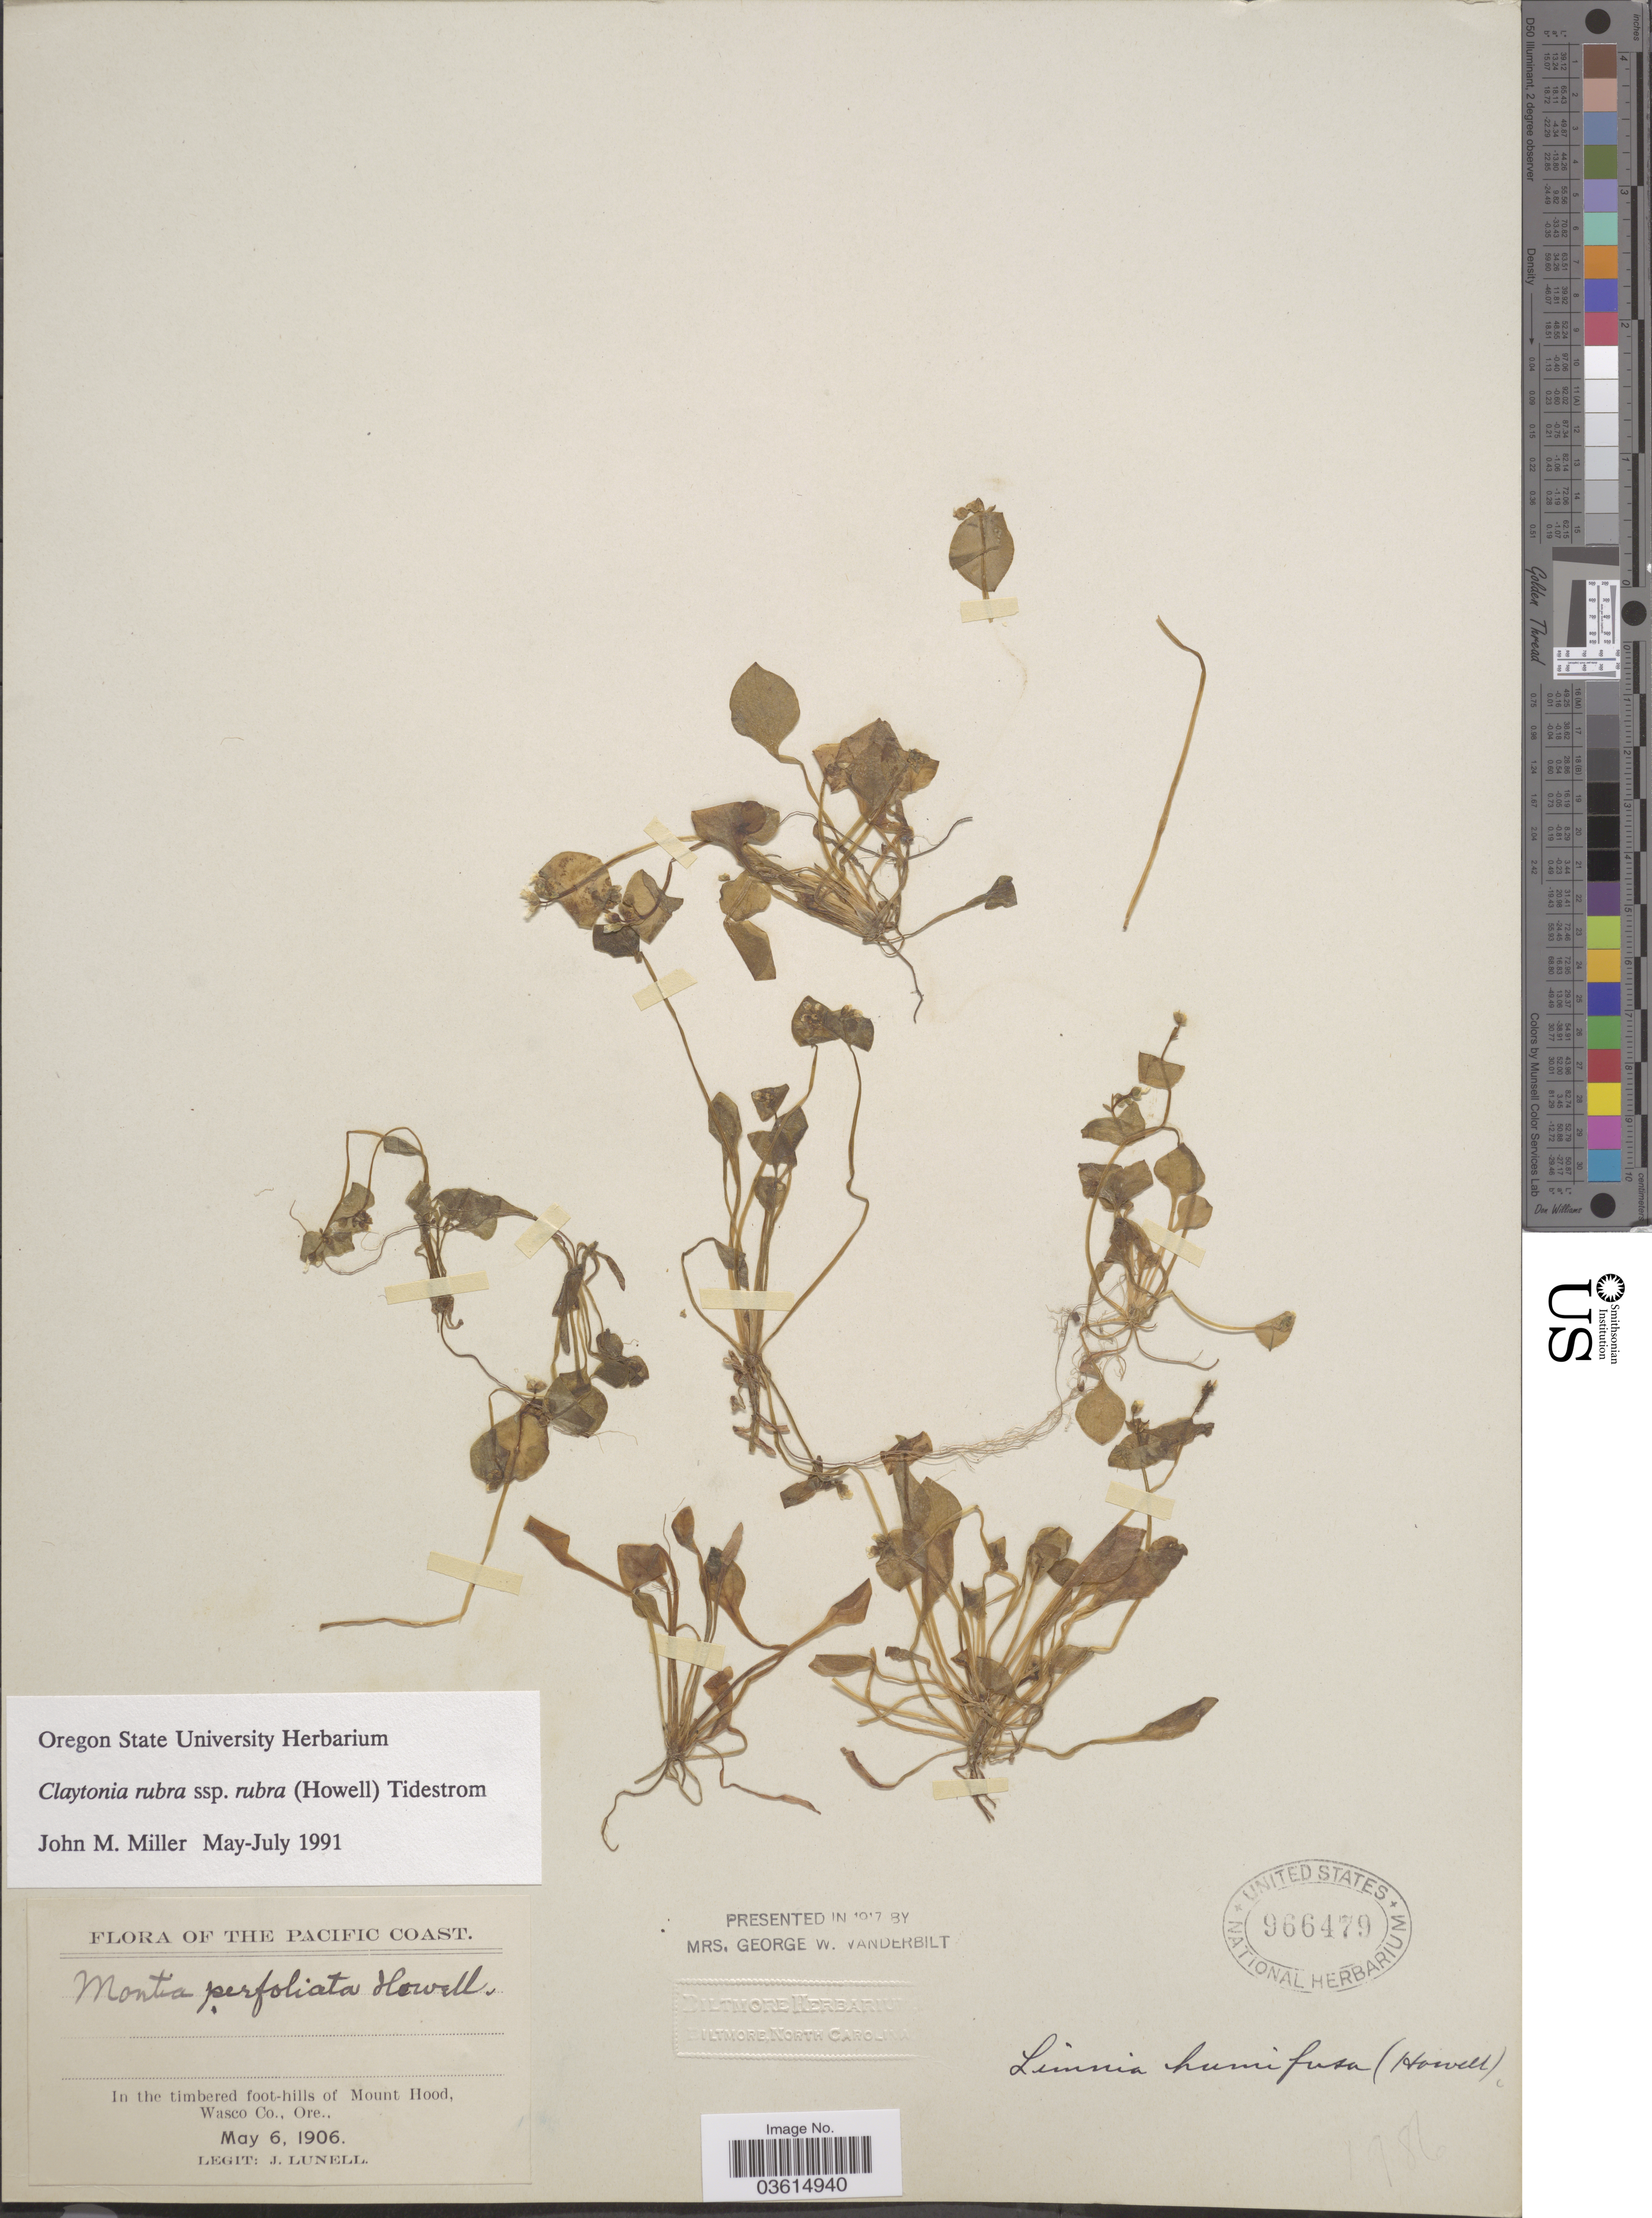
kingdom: Plantae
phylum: Tracheophyta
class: Magnoliopsida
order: Caryophyllales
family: Montiaceae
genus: Claytonia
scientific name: Claytonia rubra subsp. rubra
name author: (Howell) Tidestr.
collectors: J. Lunell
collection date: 1906-05-06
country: United States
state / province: Oregon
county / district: Wasco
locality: The Pacific Coast. In the timbered foot-hills of Mount Hood, Wasco Co.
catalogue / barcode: US 966479